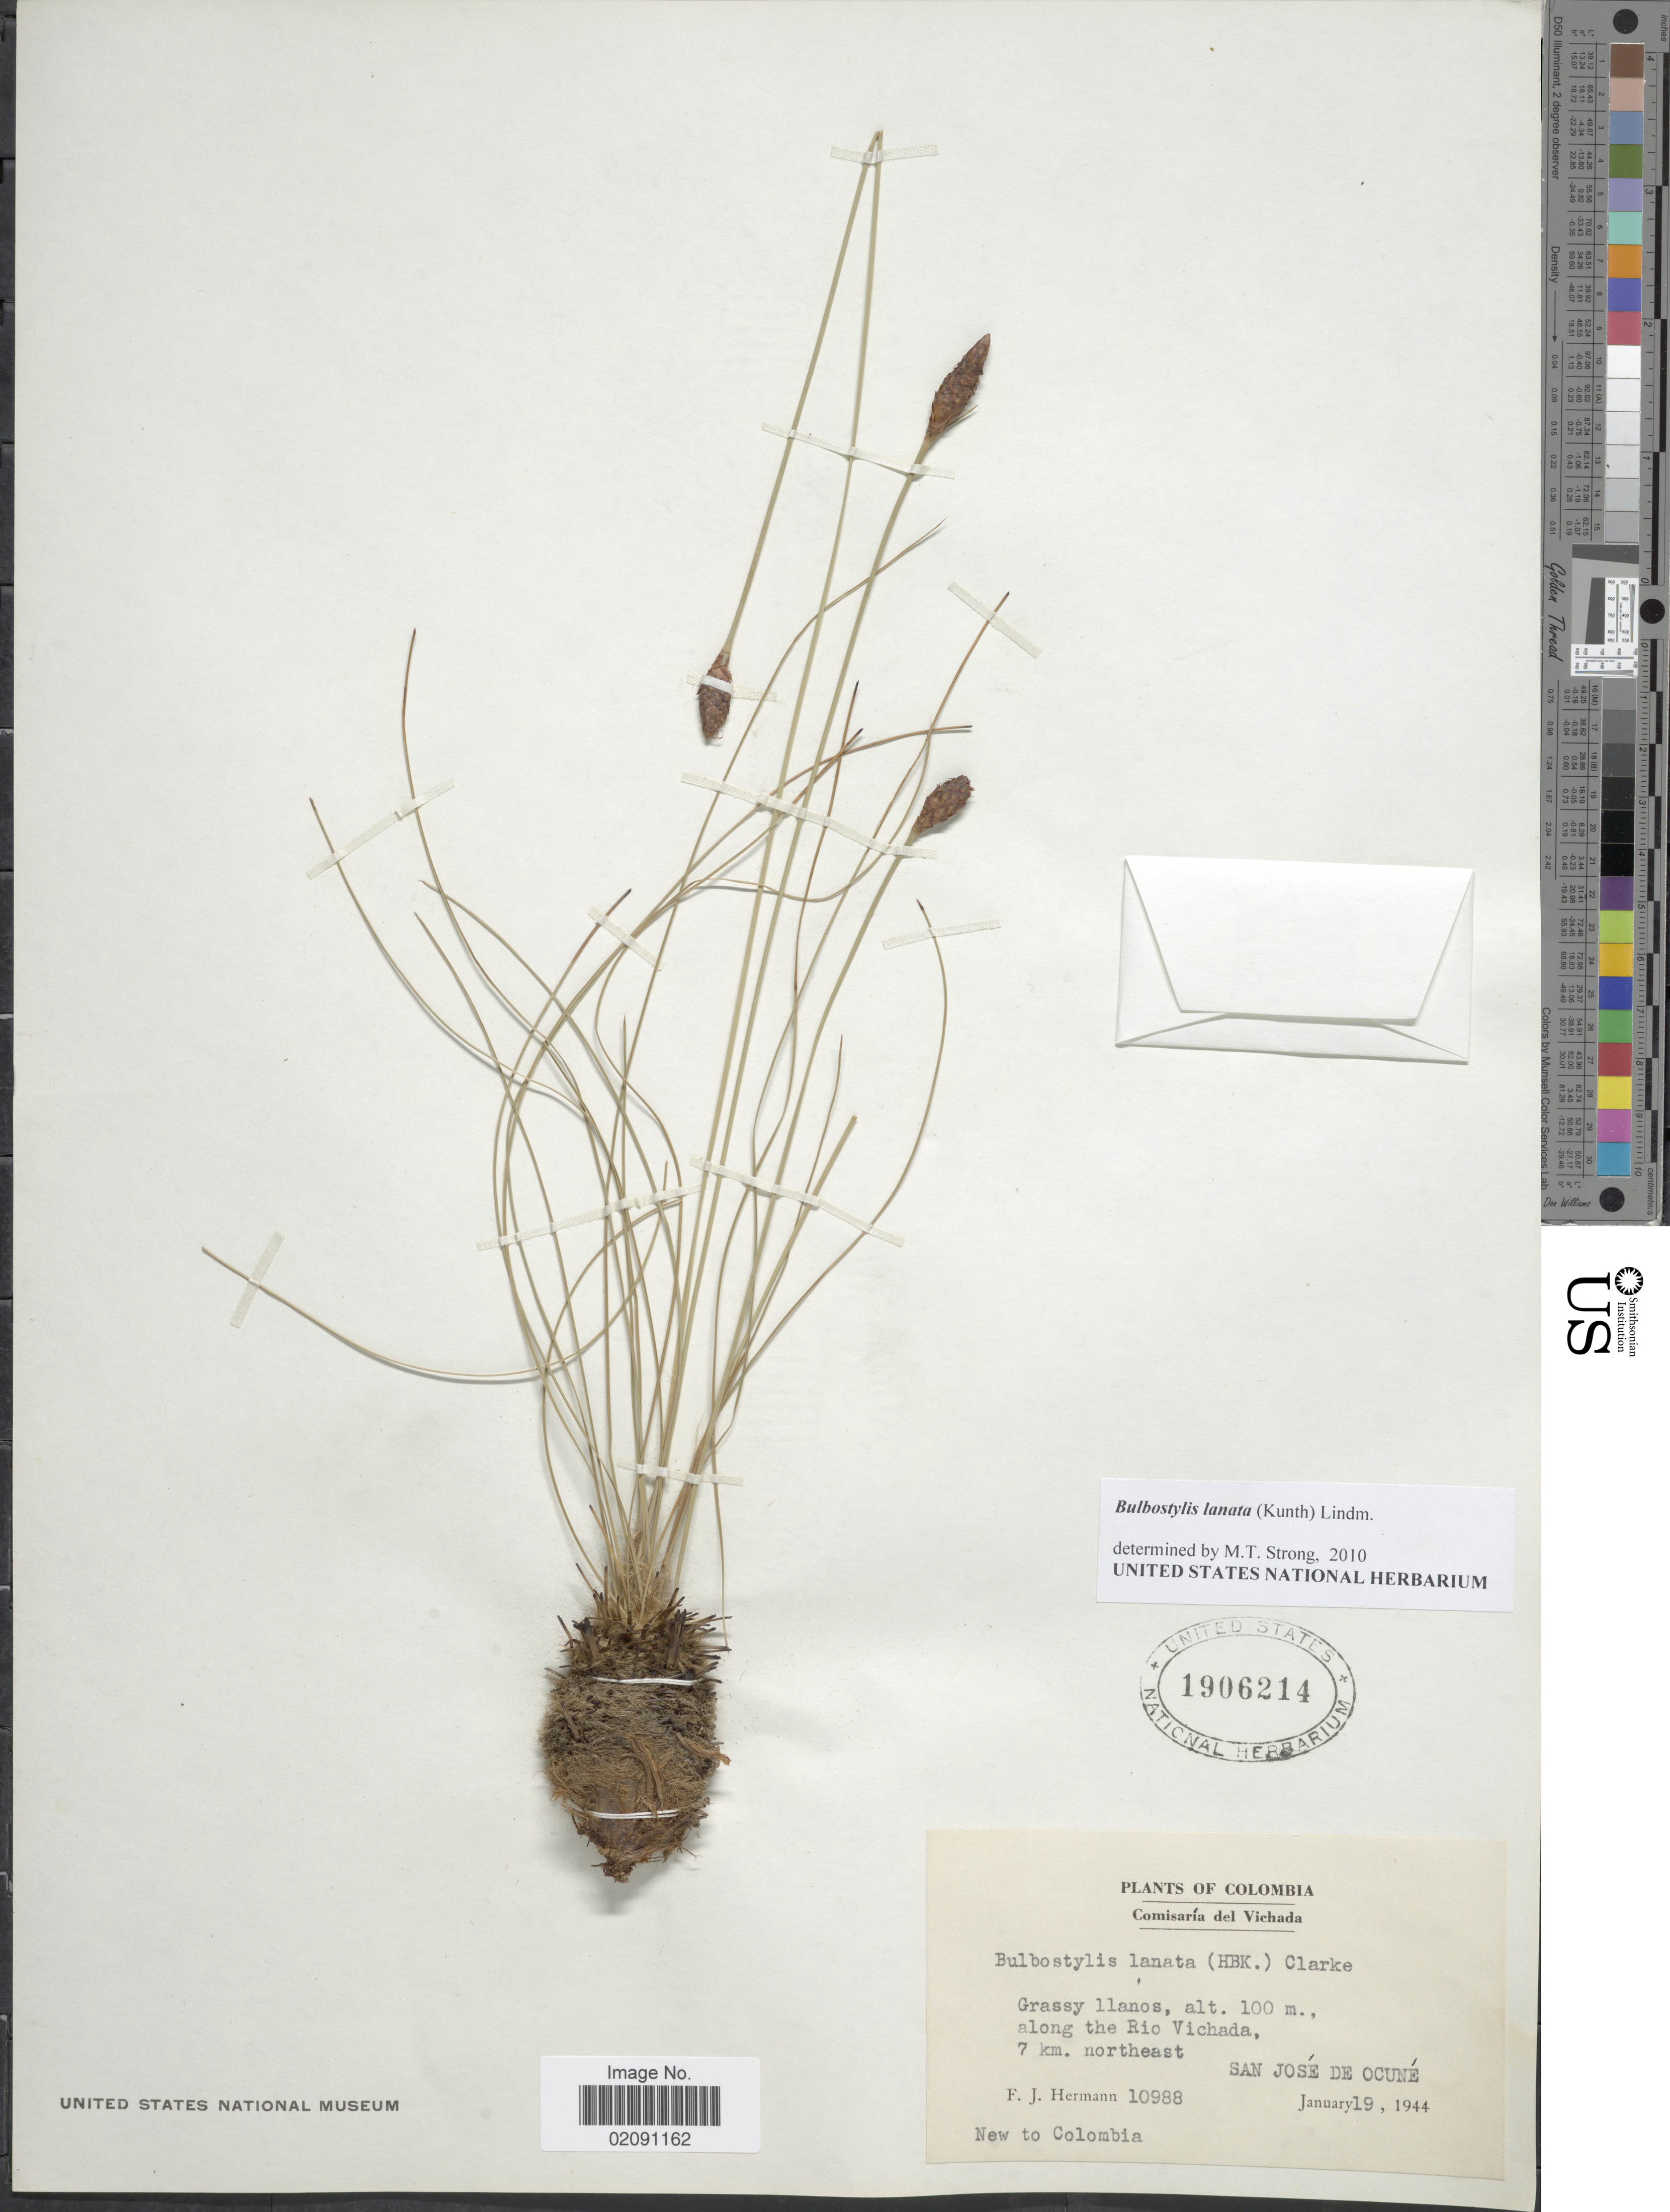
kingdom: Plantae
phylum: Tracheophyta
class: Liliopsida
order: Poales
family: Cyperaceae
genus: Bulbostylis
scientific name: Bulbostylis lanata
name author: (Kunth) Lindm.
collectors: F. J. Hermann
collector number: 10988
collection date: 1944-01-19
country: Colombia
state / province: Vichada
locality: Comisaria del Vichada, grassy llanos, along the Rio Vichada, 7 km. northeast, San Jose De Ocune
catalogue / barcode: US 1906214